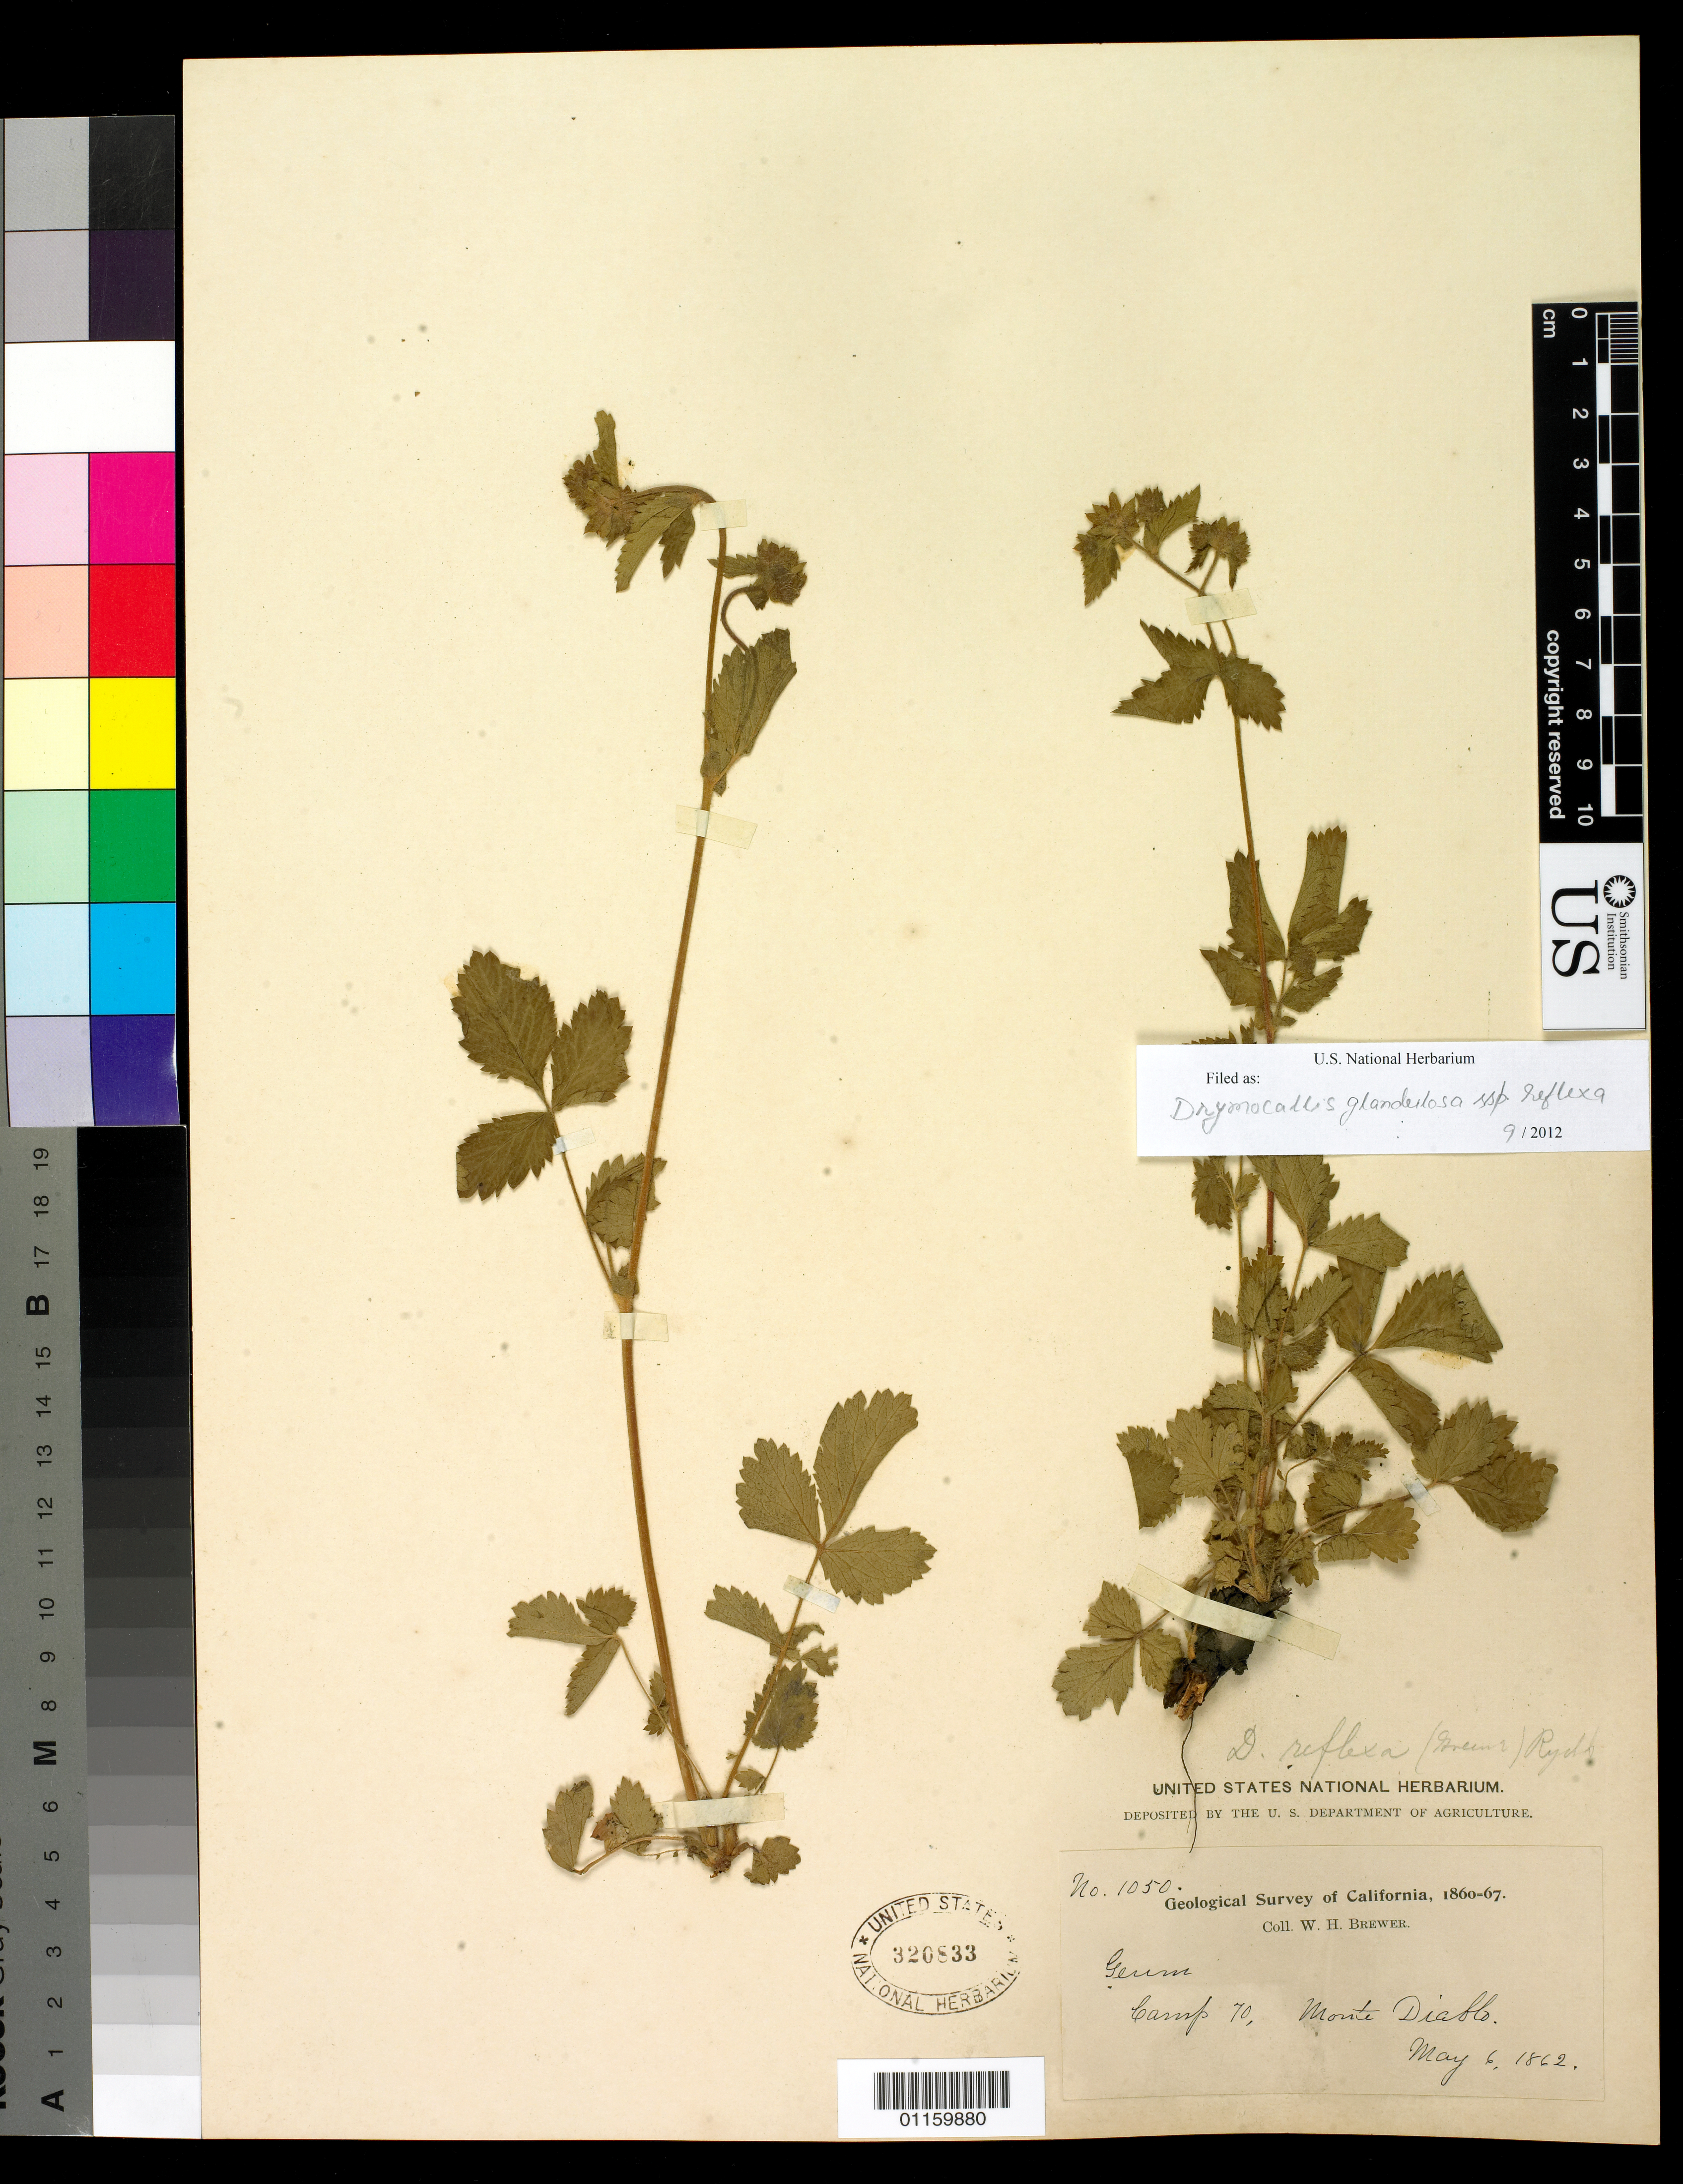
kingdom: Plantae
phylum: Tracheophyta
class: Magnoliopsida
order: Rosales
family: Rosaceae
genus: Drymocallis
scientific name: Drymocallis glandulosa subsp. reflexa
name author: (Greene) Soják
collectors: W. H. Brewer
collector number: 1050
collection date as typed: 06 May 1862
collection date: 1862-05-06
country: United States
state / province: California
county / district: Contra Costa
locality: Camp 70, Monte Diablo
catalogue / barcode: US 320833